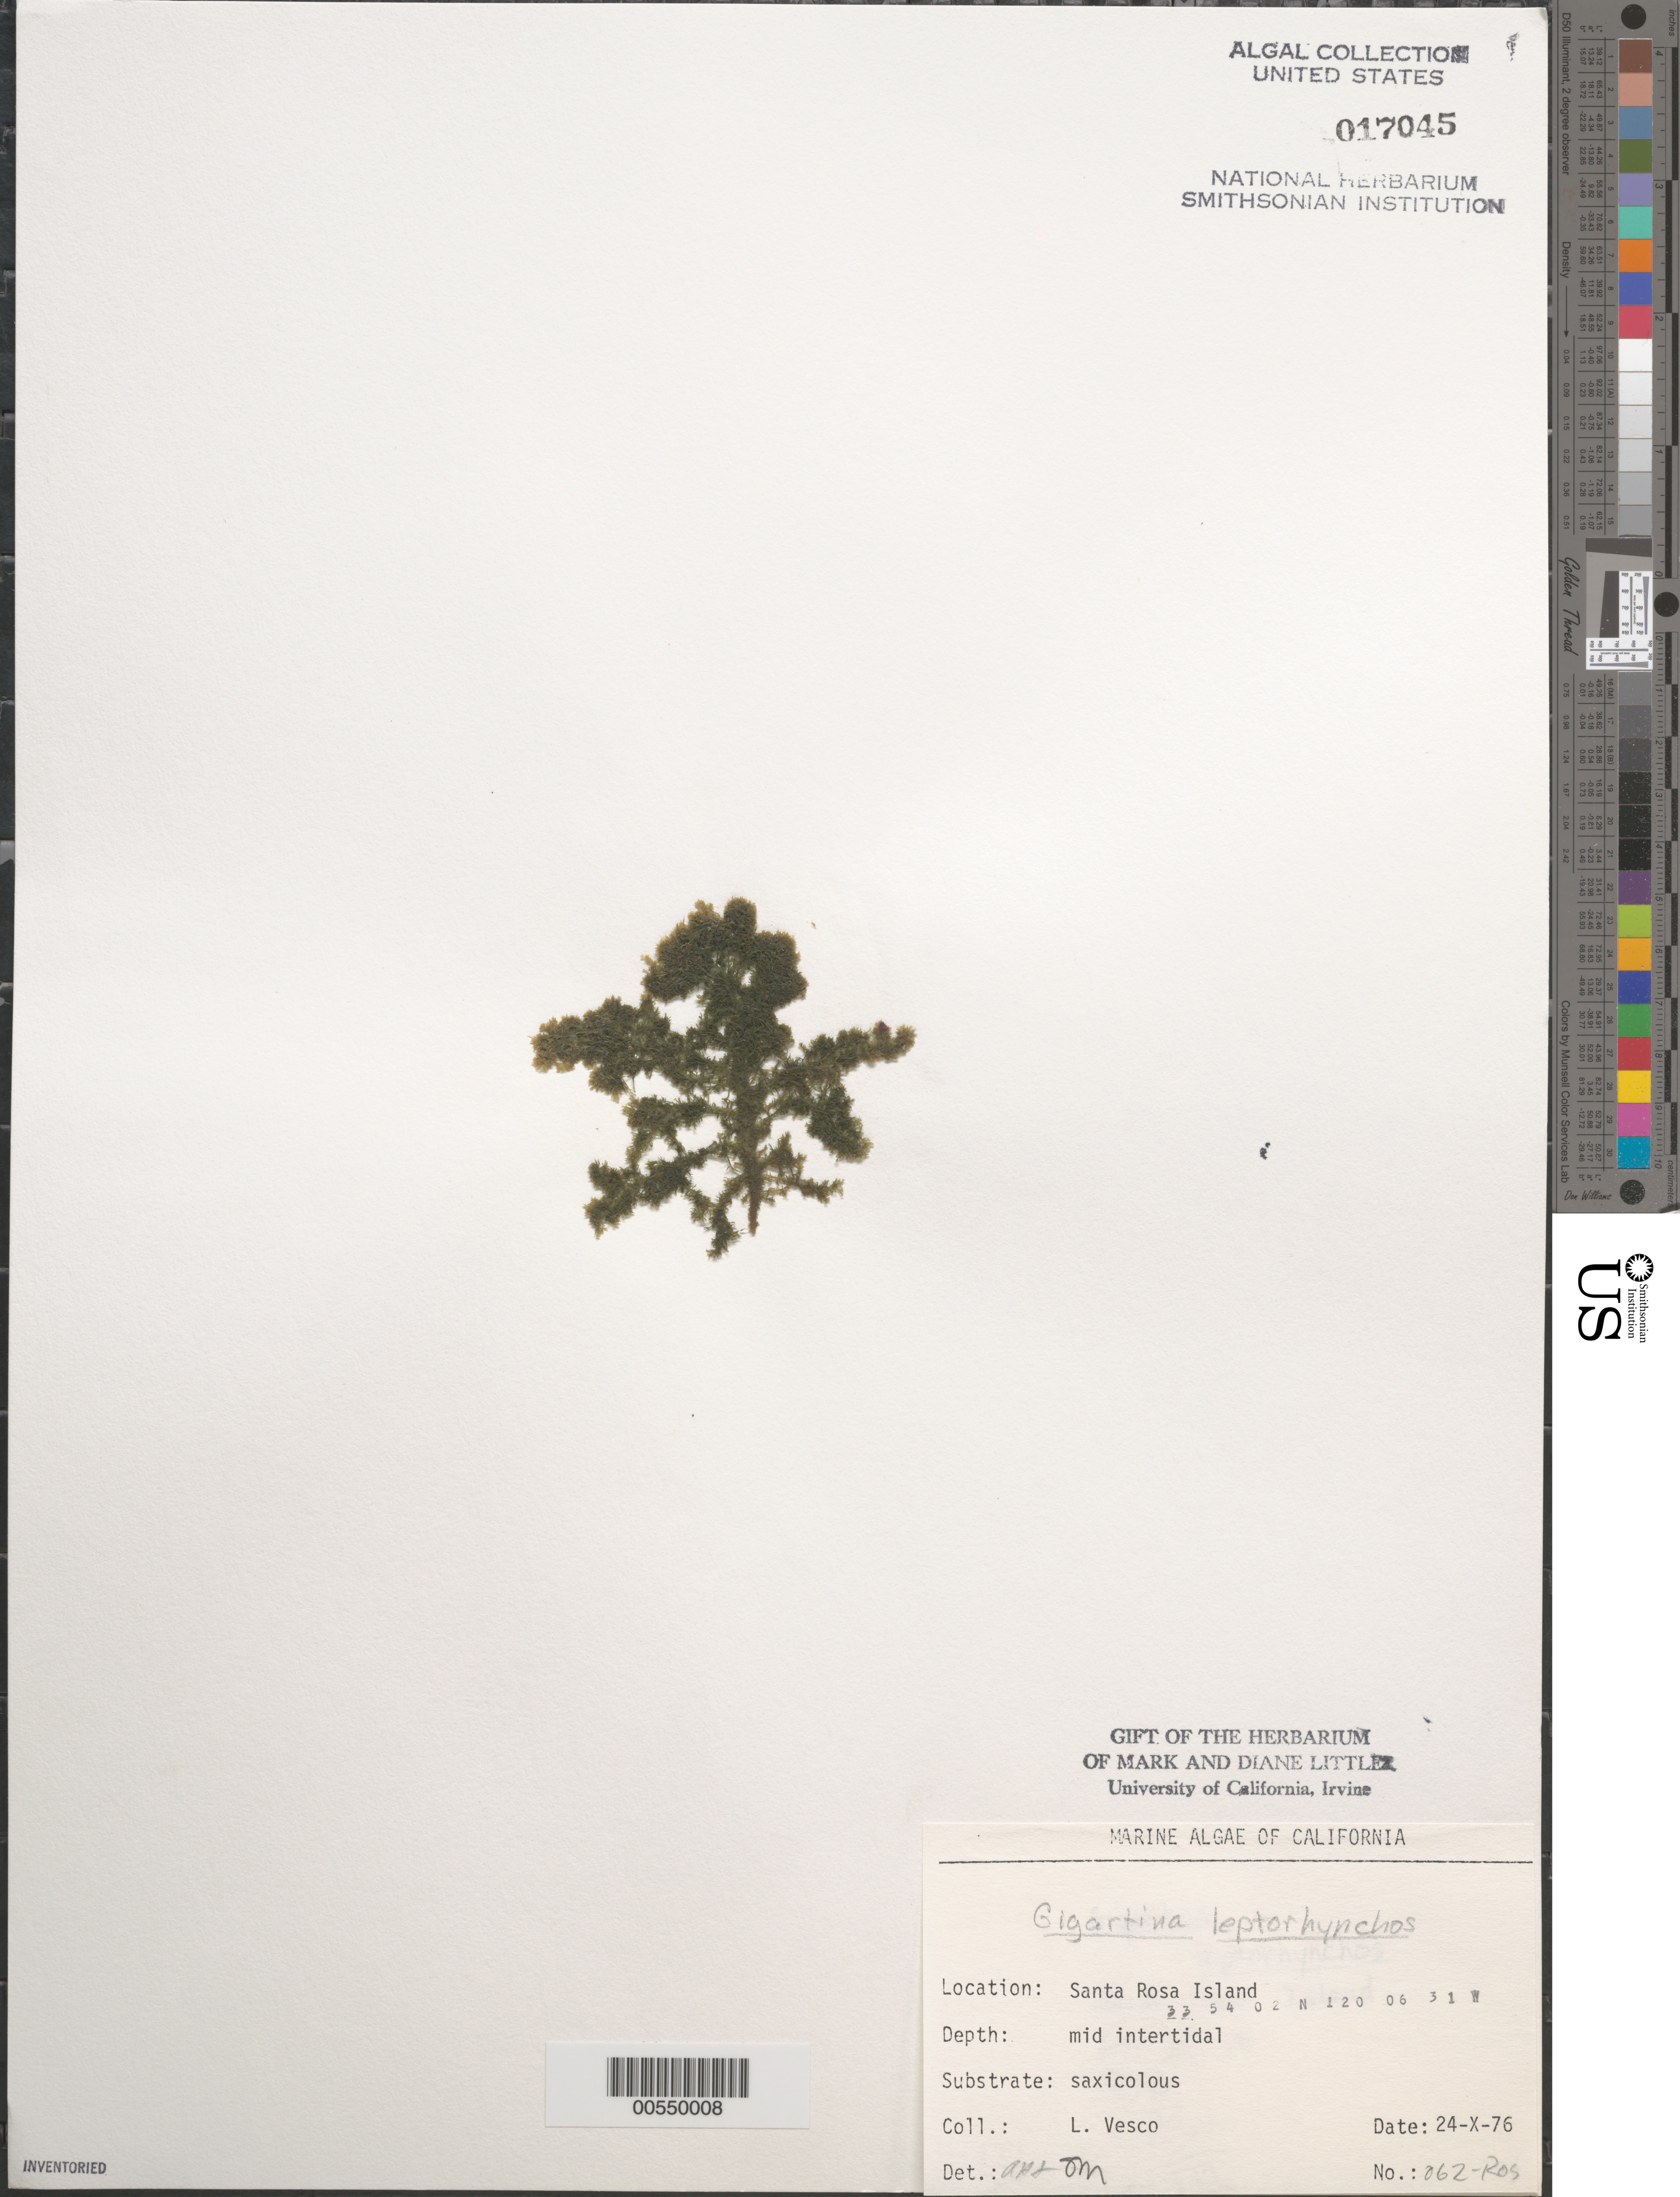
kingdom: Plantae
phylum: Rhodophyta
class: Florideophyceae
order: Gigartinales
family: Gigartinaceae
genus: Mazzaella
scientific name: Mazzaella leptorhynchos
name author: (J. Agardh) Leister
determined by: Algae name updating Project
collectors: L. Vesco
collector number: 062-ros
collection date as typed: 24 Oct 1976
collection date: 1976-10-24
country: United States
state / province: California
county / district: Santa Barbara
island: Santa Rosa Island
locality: Johnson's Lee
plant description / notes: BLM-SOCALBIGHT Rocky Intertidal Survey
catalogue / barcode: US 17045